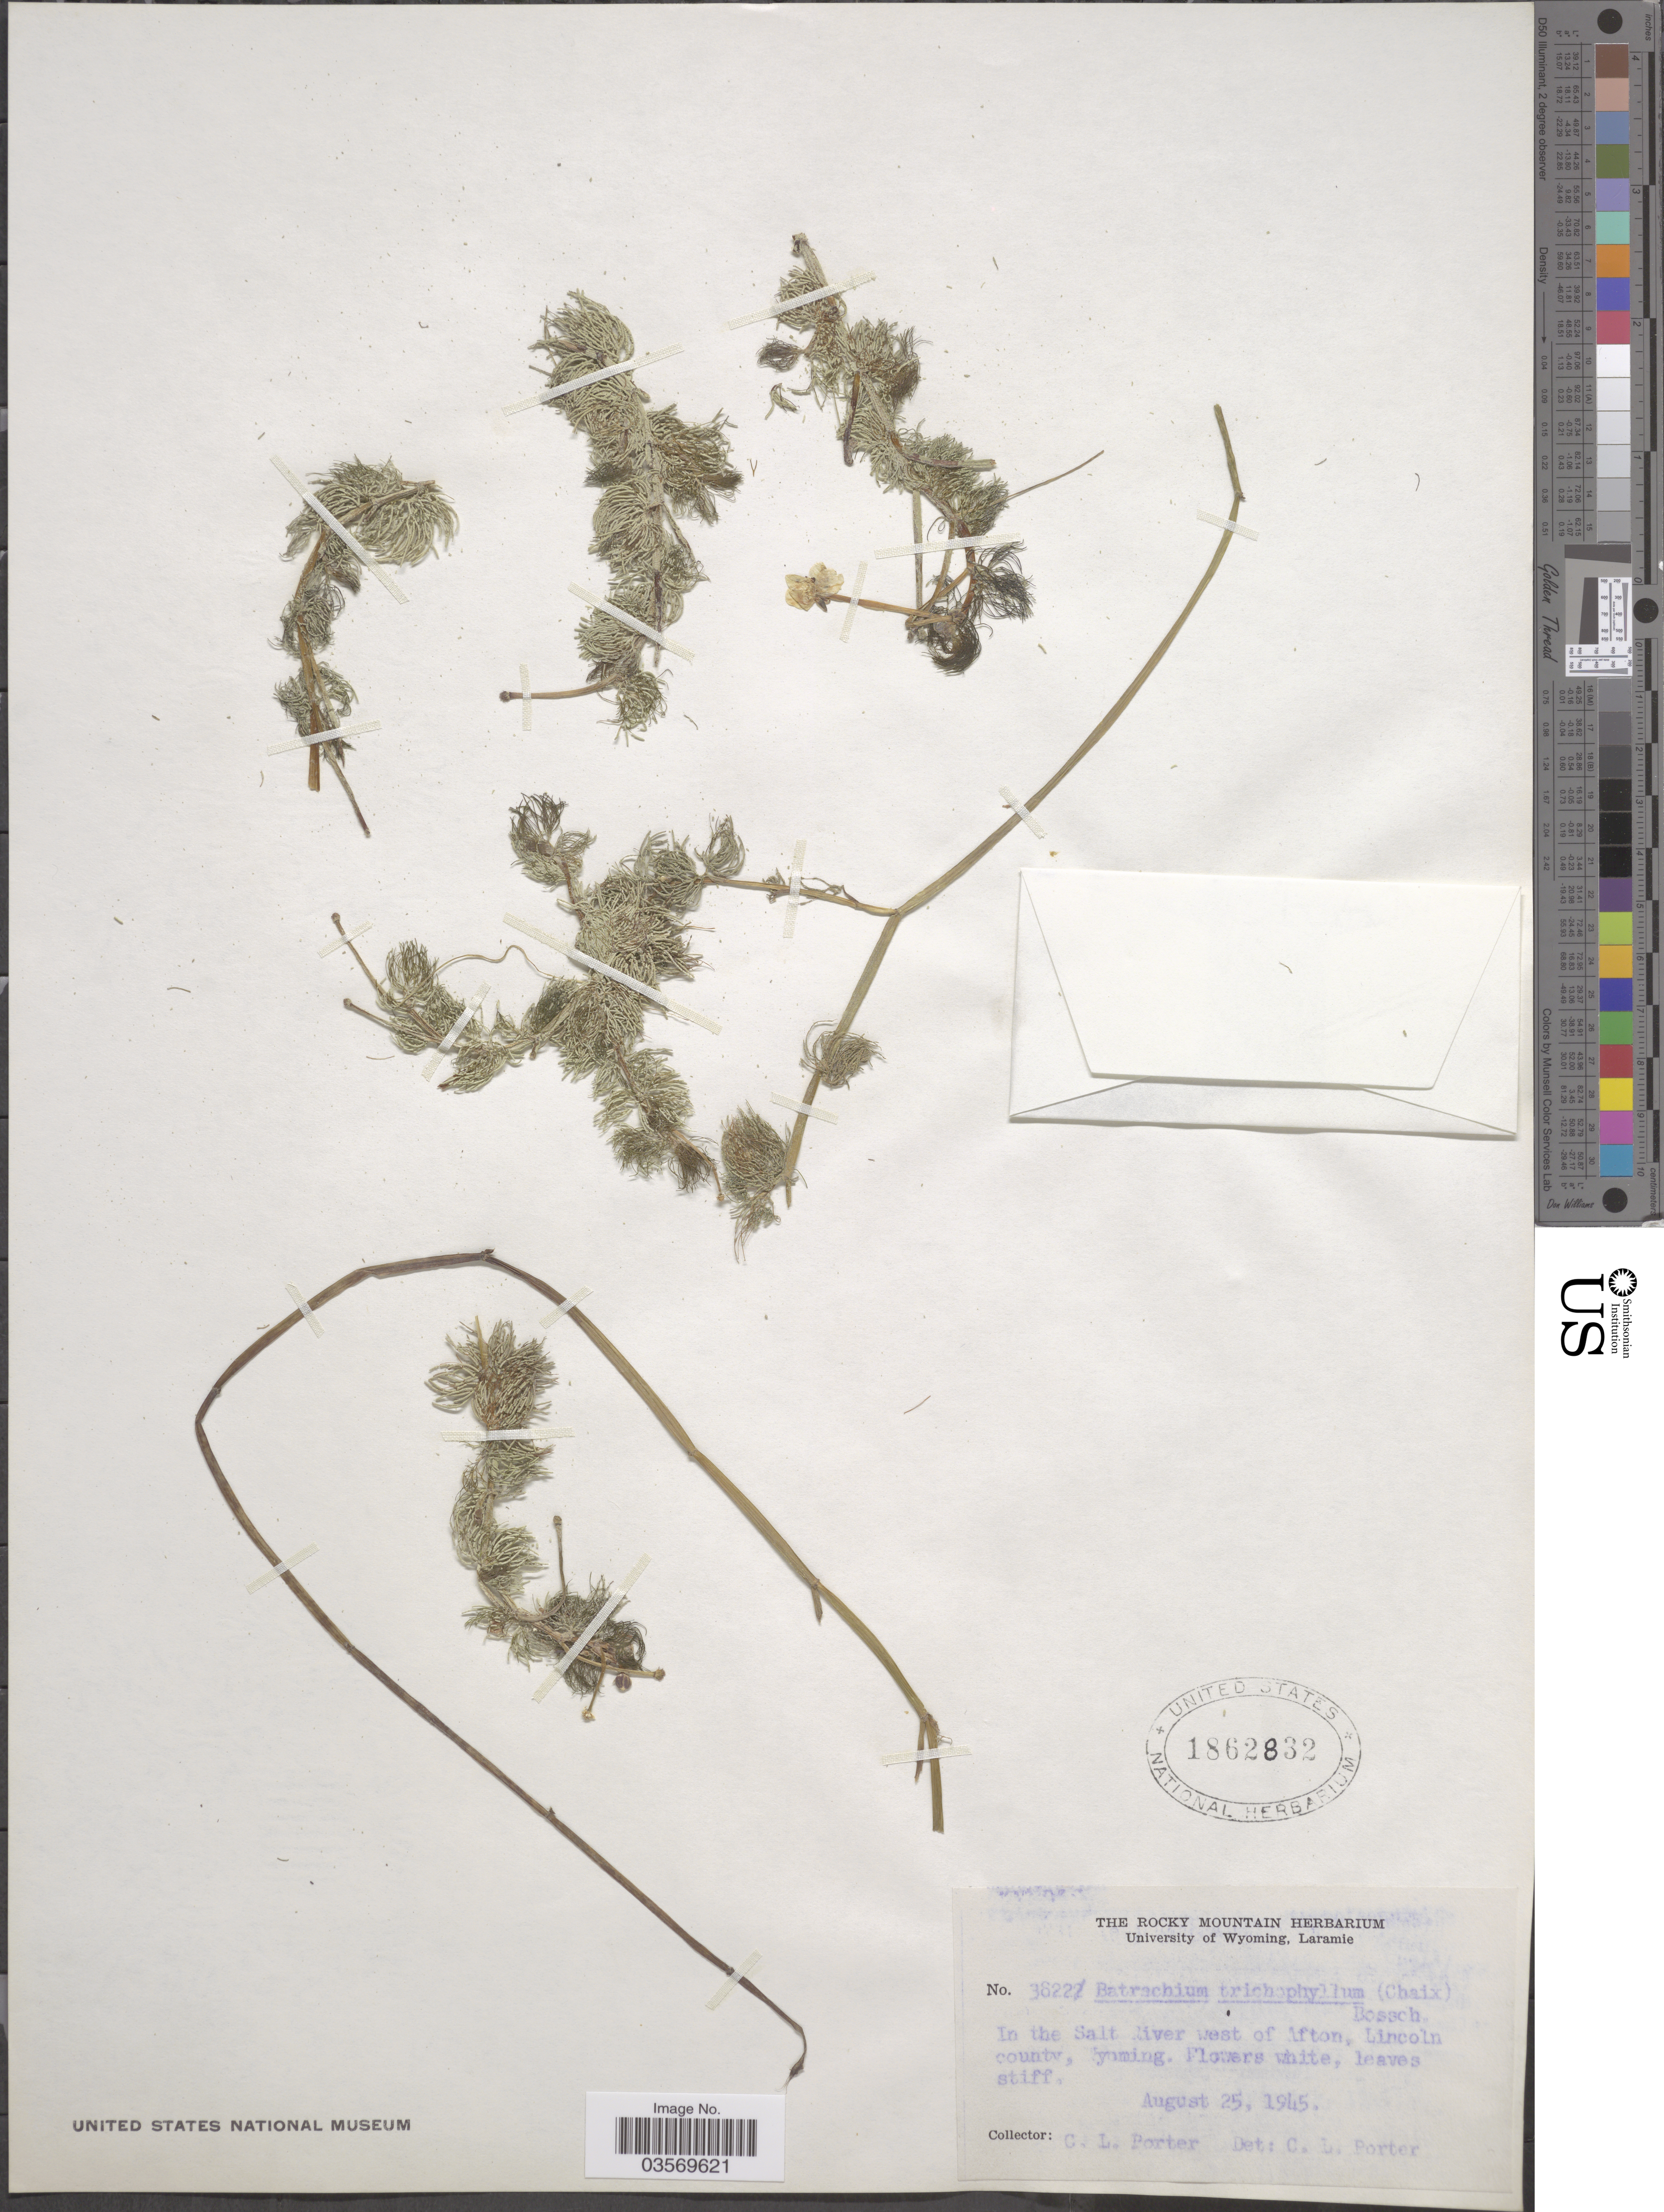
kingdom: Plantae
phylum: Tracheophyta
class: Magnoliopsida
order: Ranunculales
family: Ranunculaceae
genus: Ranunculus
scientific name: Ranunculus subrigidus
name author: W.B. Drew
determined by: Strong, Mark T., (BOT), Smithsonian Institution - National Museum of Natural History (UNITED STATES)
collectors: C. L. Porter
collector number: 3822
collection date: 1945-08-25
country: United States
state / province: Wyoming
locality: In the Salt River west of Afton, Lincoln county.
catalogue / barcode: US 1862832